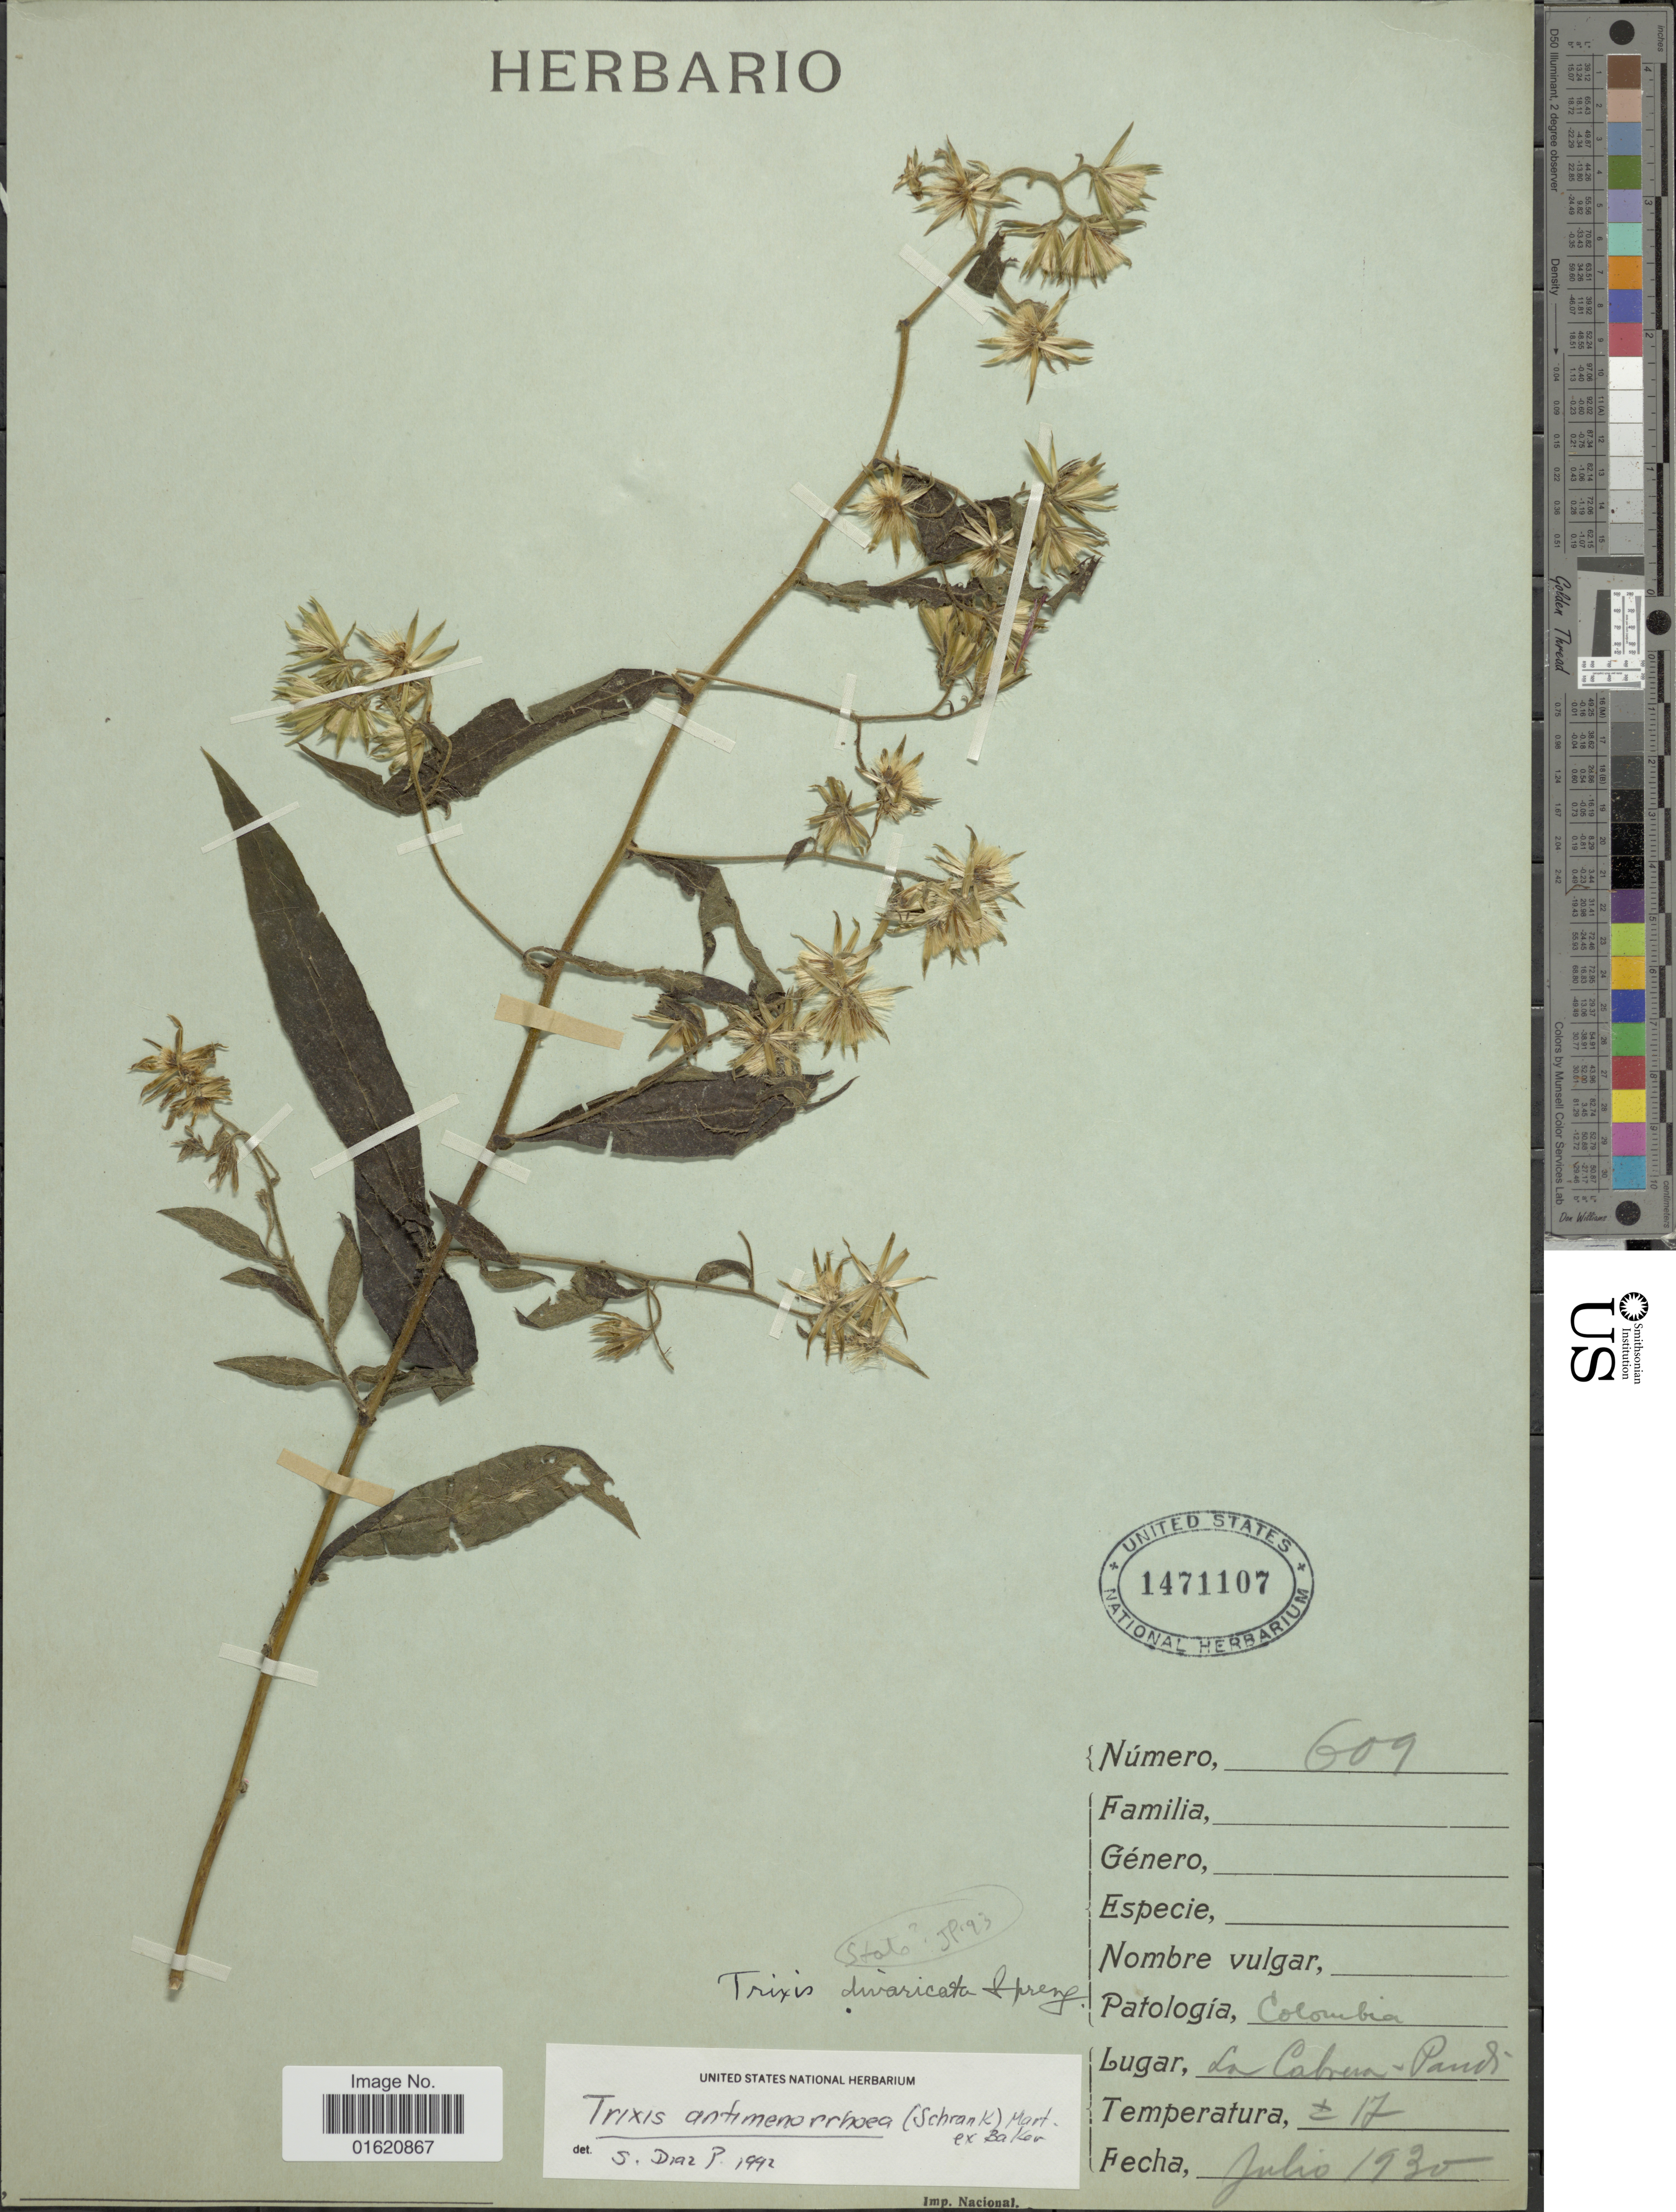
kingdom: Plantae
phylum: Tracheophyta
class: Magnoliopsida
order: Asterales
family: Asteraceae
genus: Trixis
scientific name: Trixis antimenorrhoea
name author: (Schrank) Mart. ex Kuntze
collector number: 609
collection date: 1930-07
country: Colombia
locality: La Cabrera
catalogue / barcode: US 1471107